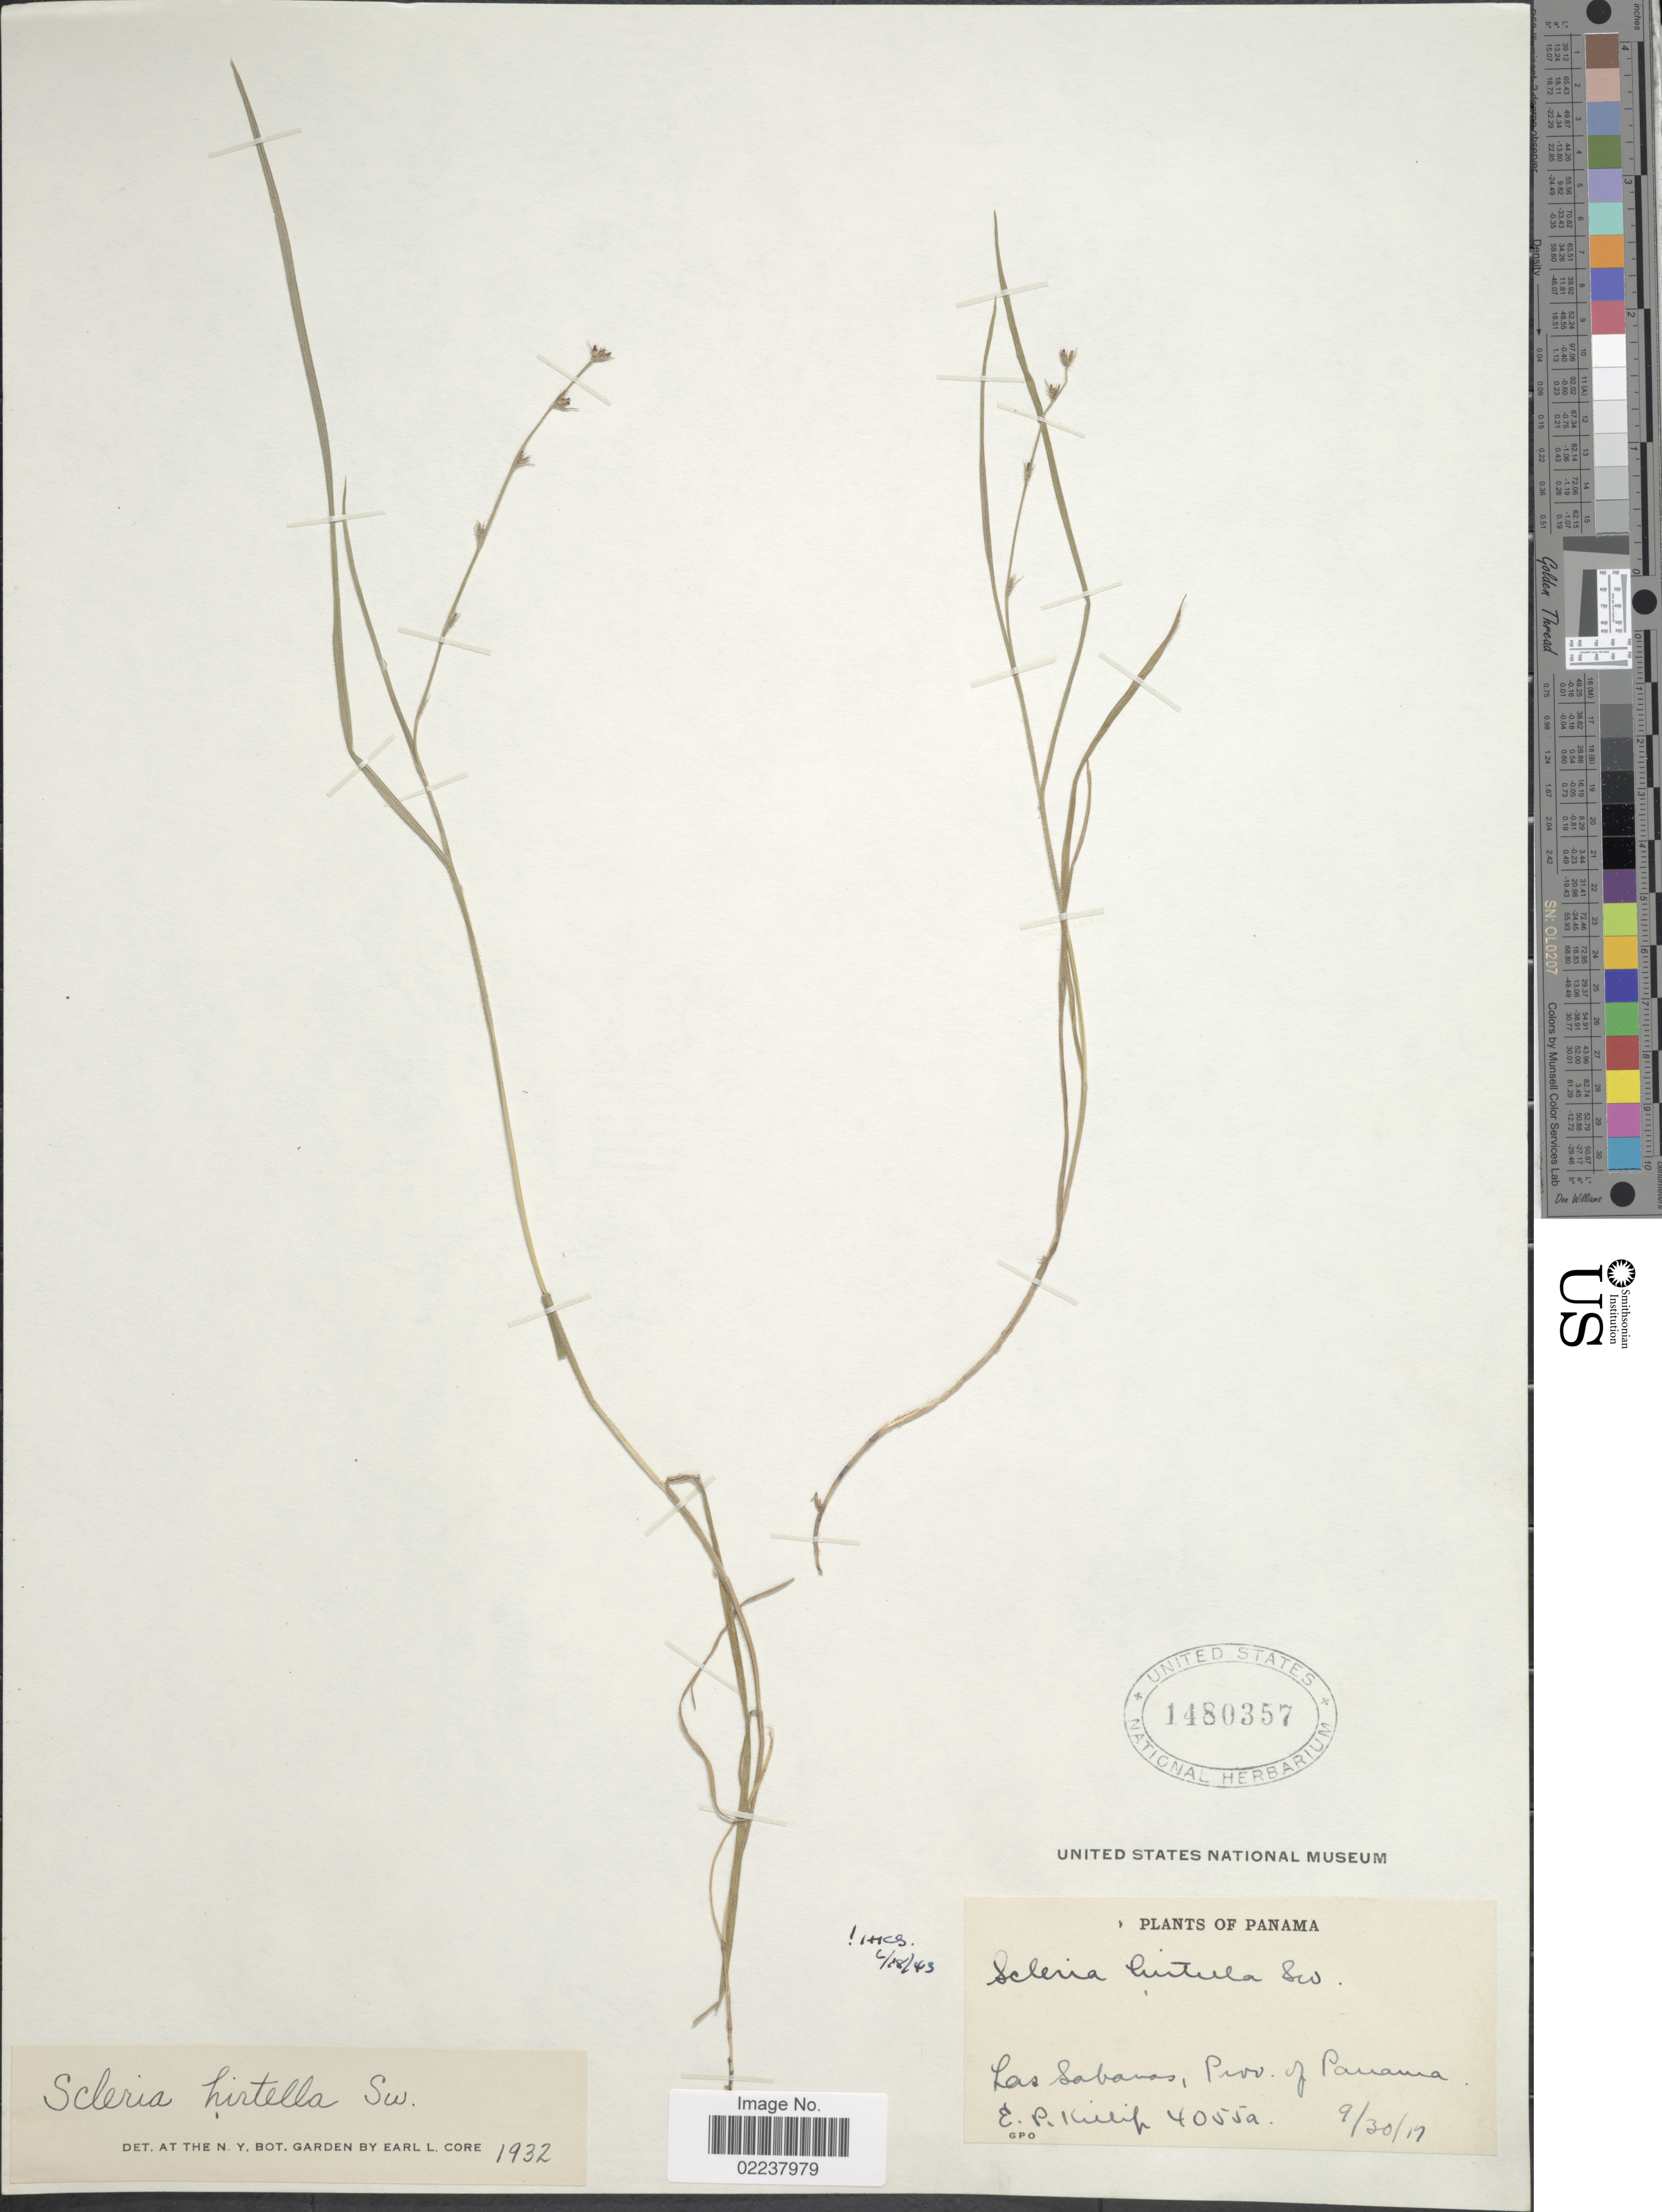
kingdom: Plantae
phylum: Tracheophyta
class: Liliopsida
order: Poales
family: Cyperaceae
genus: Scleria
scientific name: Scleria hirtella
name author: Sw.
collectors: E. P. Killip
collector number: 4055a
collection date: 1917-09-30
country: Panama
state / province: Panamá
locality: Las Sabanas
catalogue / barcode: US 1480357